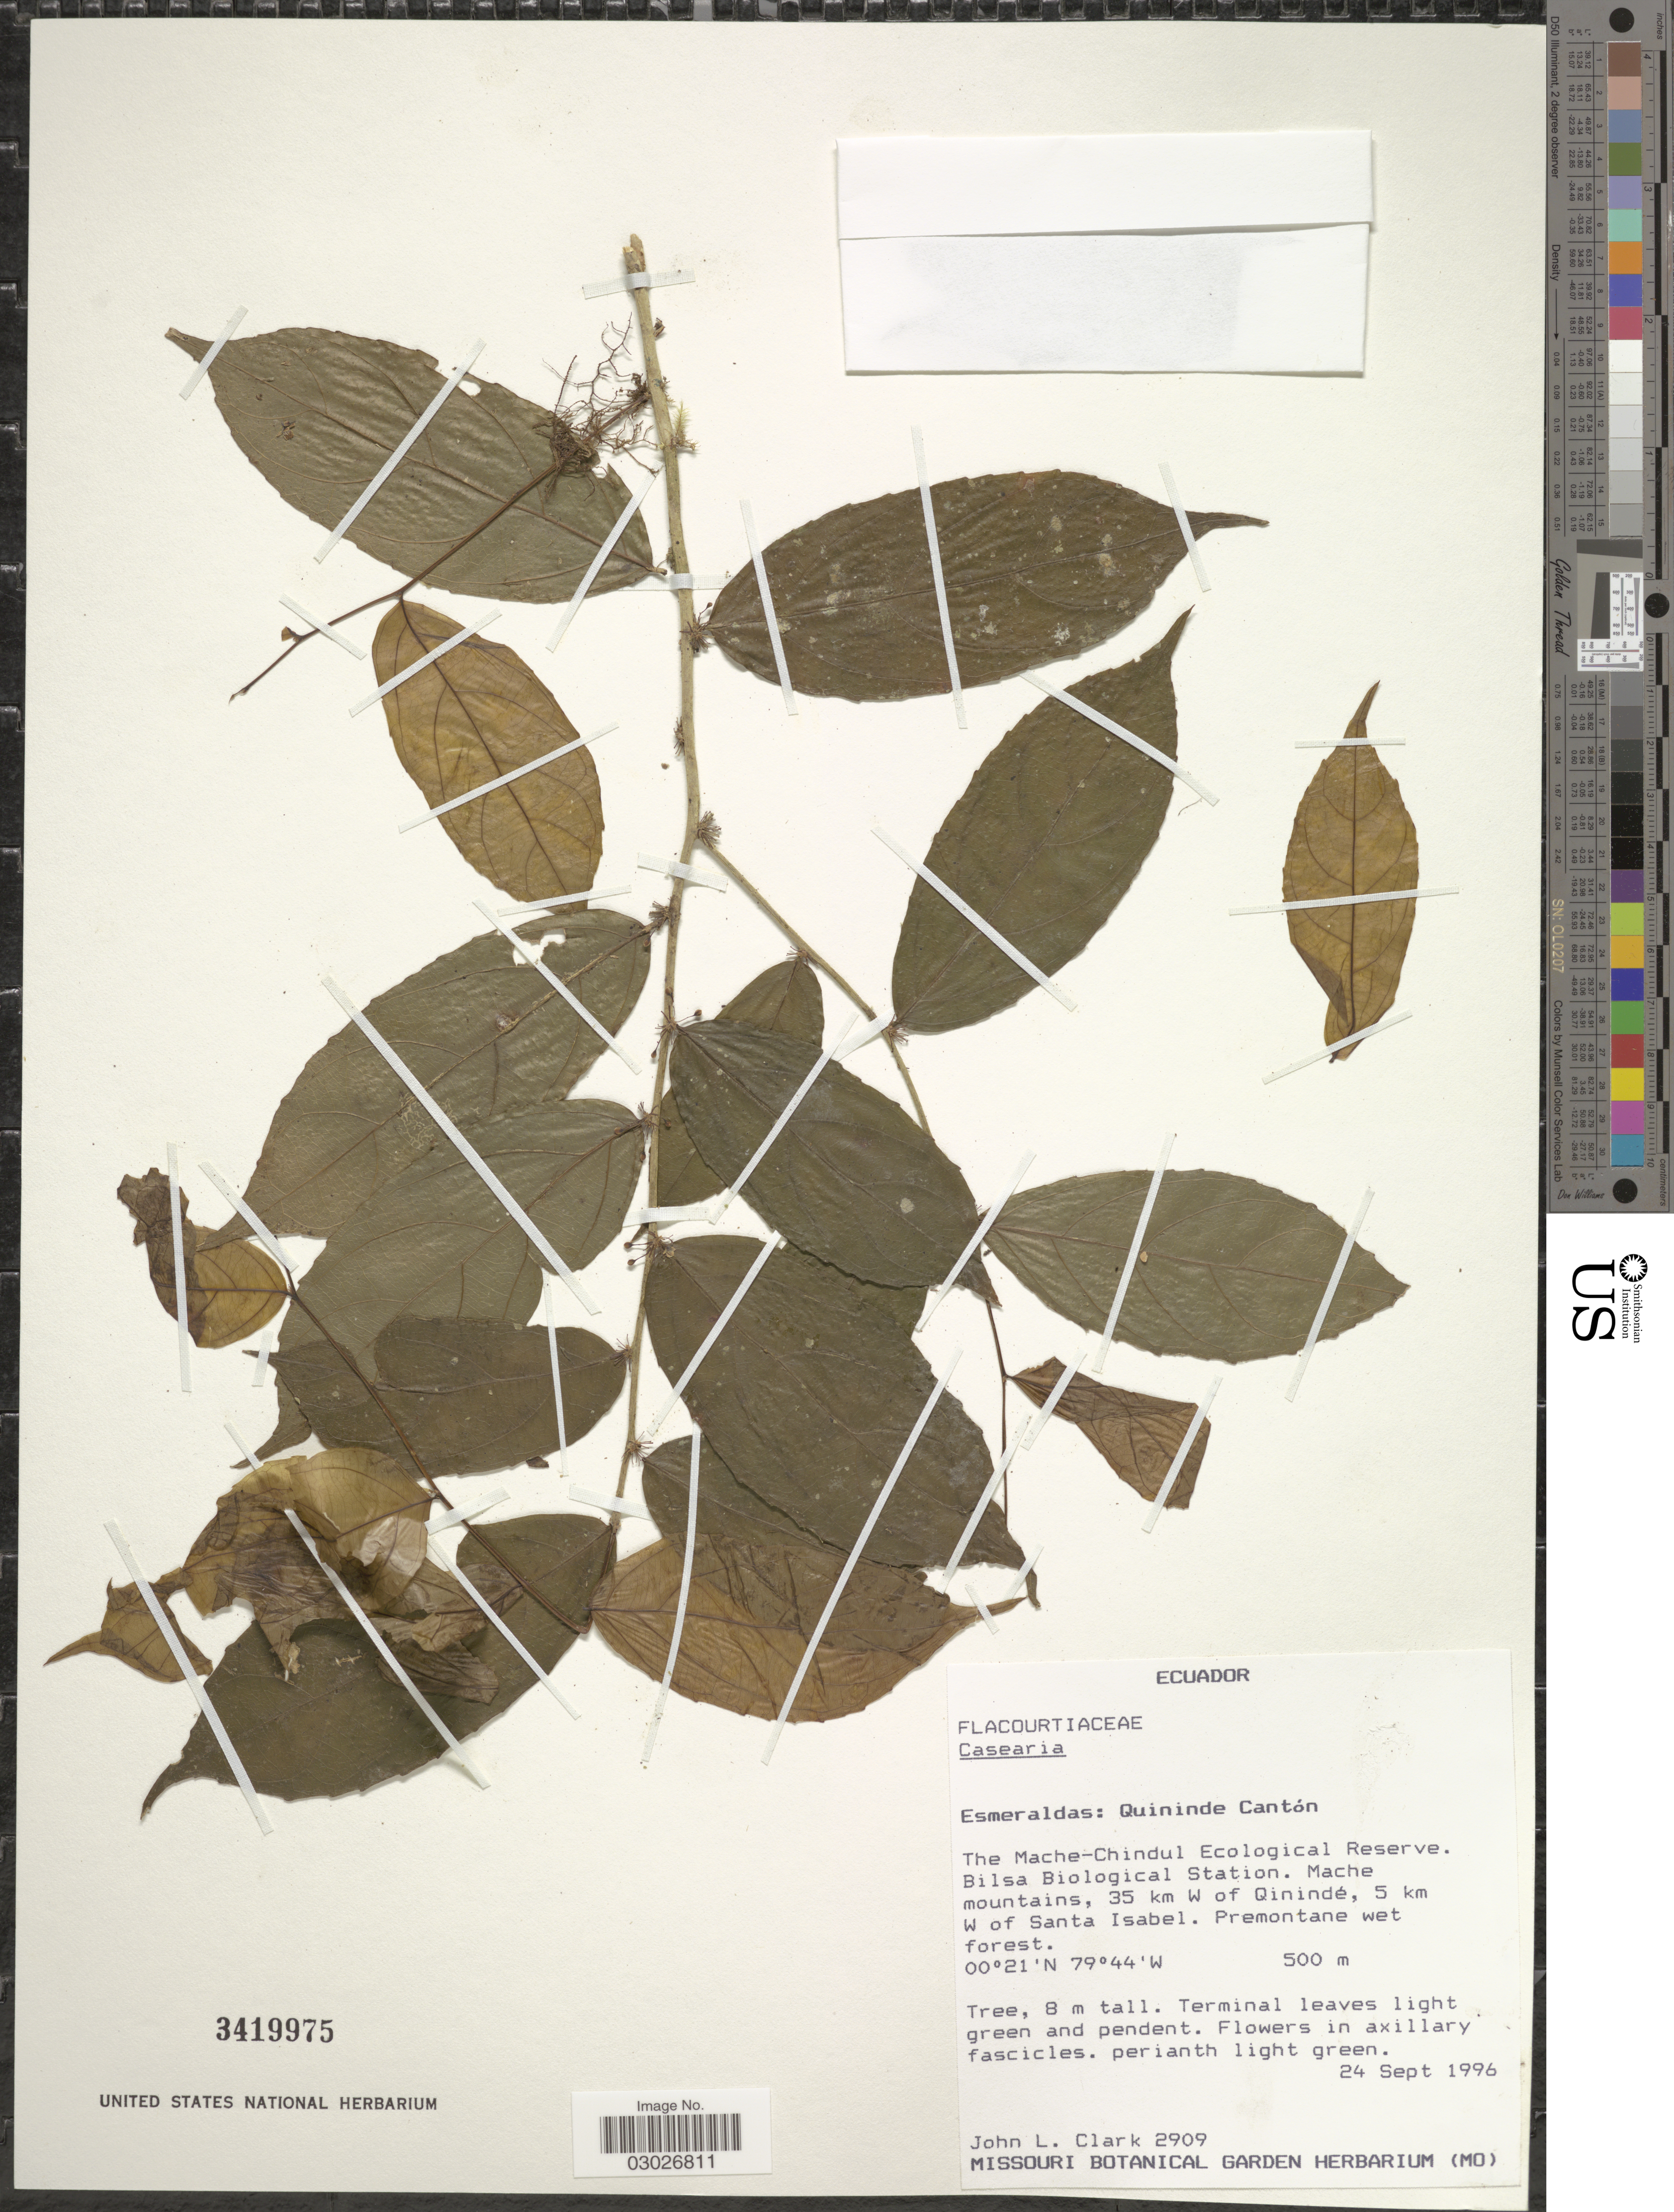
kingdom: Plantae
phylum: Tracheophyta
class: Magnoliopsida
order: Malpighiales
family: Salicaceae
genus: Casearia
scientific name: Casearia sp.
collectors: J. L. Clark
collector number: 2909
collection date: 1996-09-24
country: Ecuador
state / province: Esmeraldas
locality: Quininde Cantón. The Mache-Chindul Ecological Reserve. Bilsa Biological Station. Mache mountains, 35 km W of Qinindé, 5 km W of Santa Isabel.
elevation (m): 500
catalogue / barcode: US 3419975